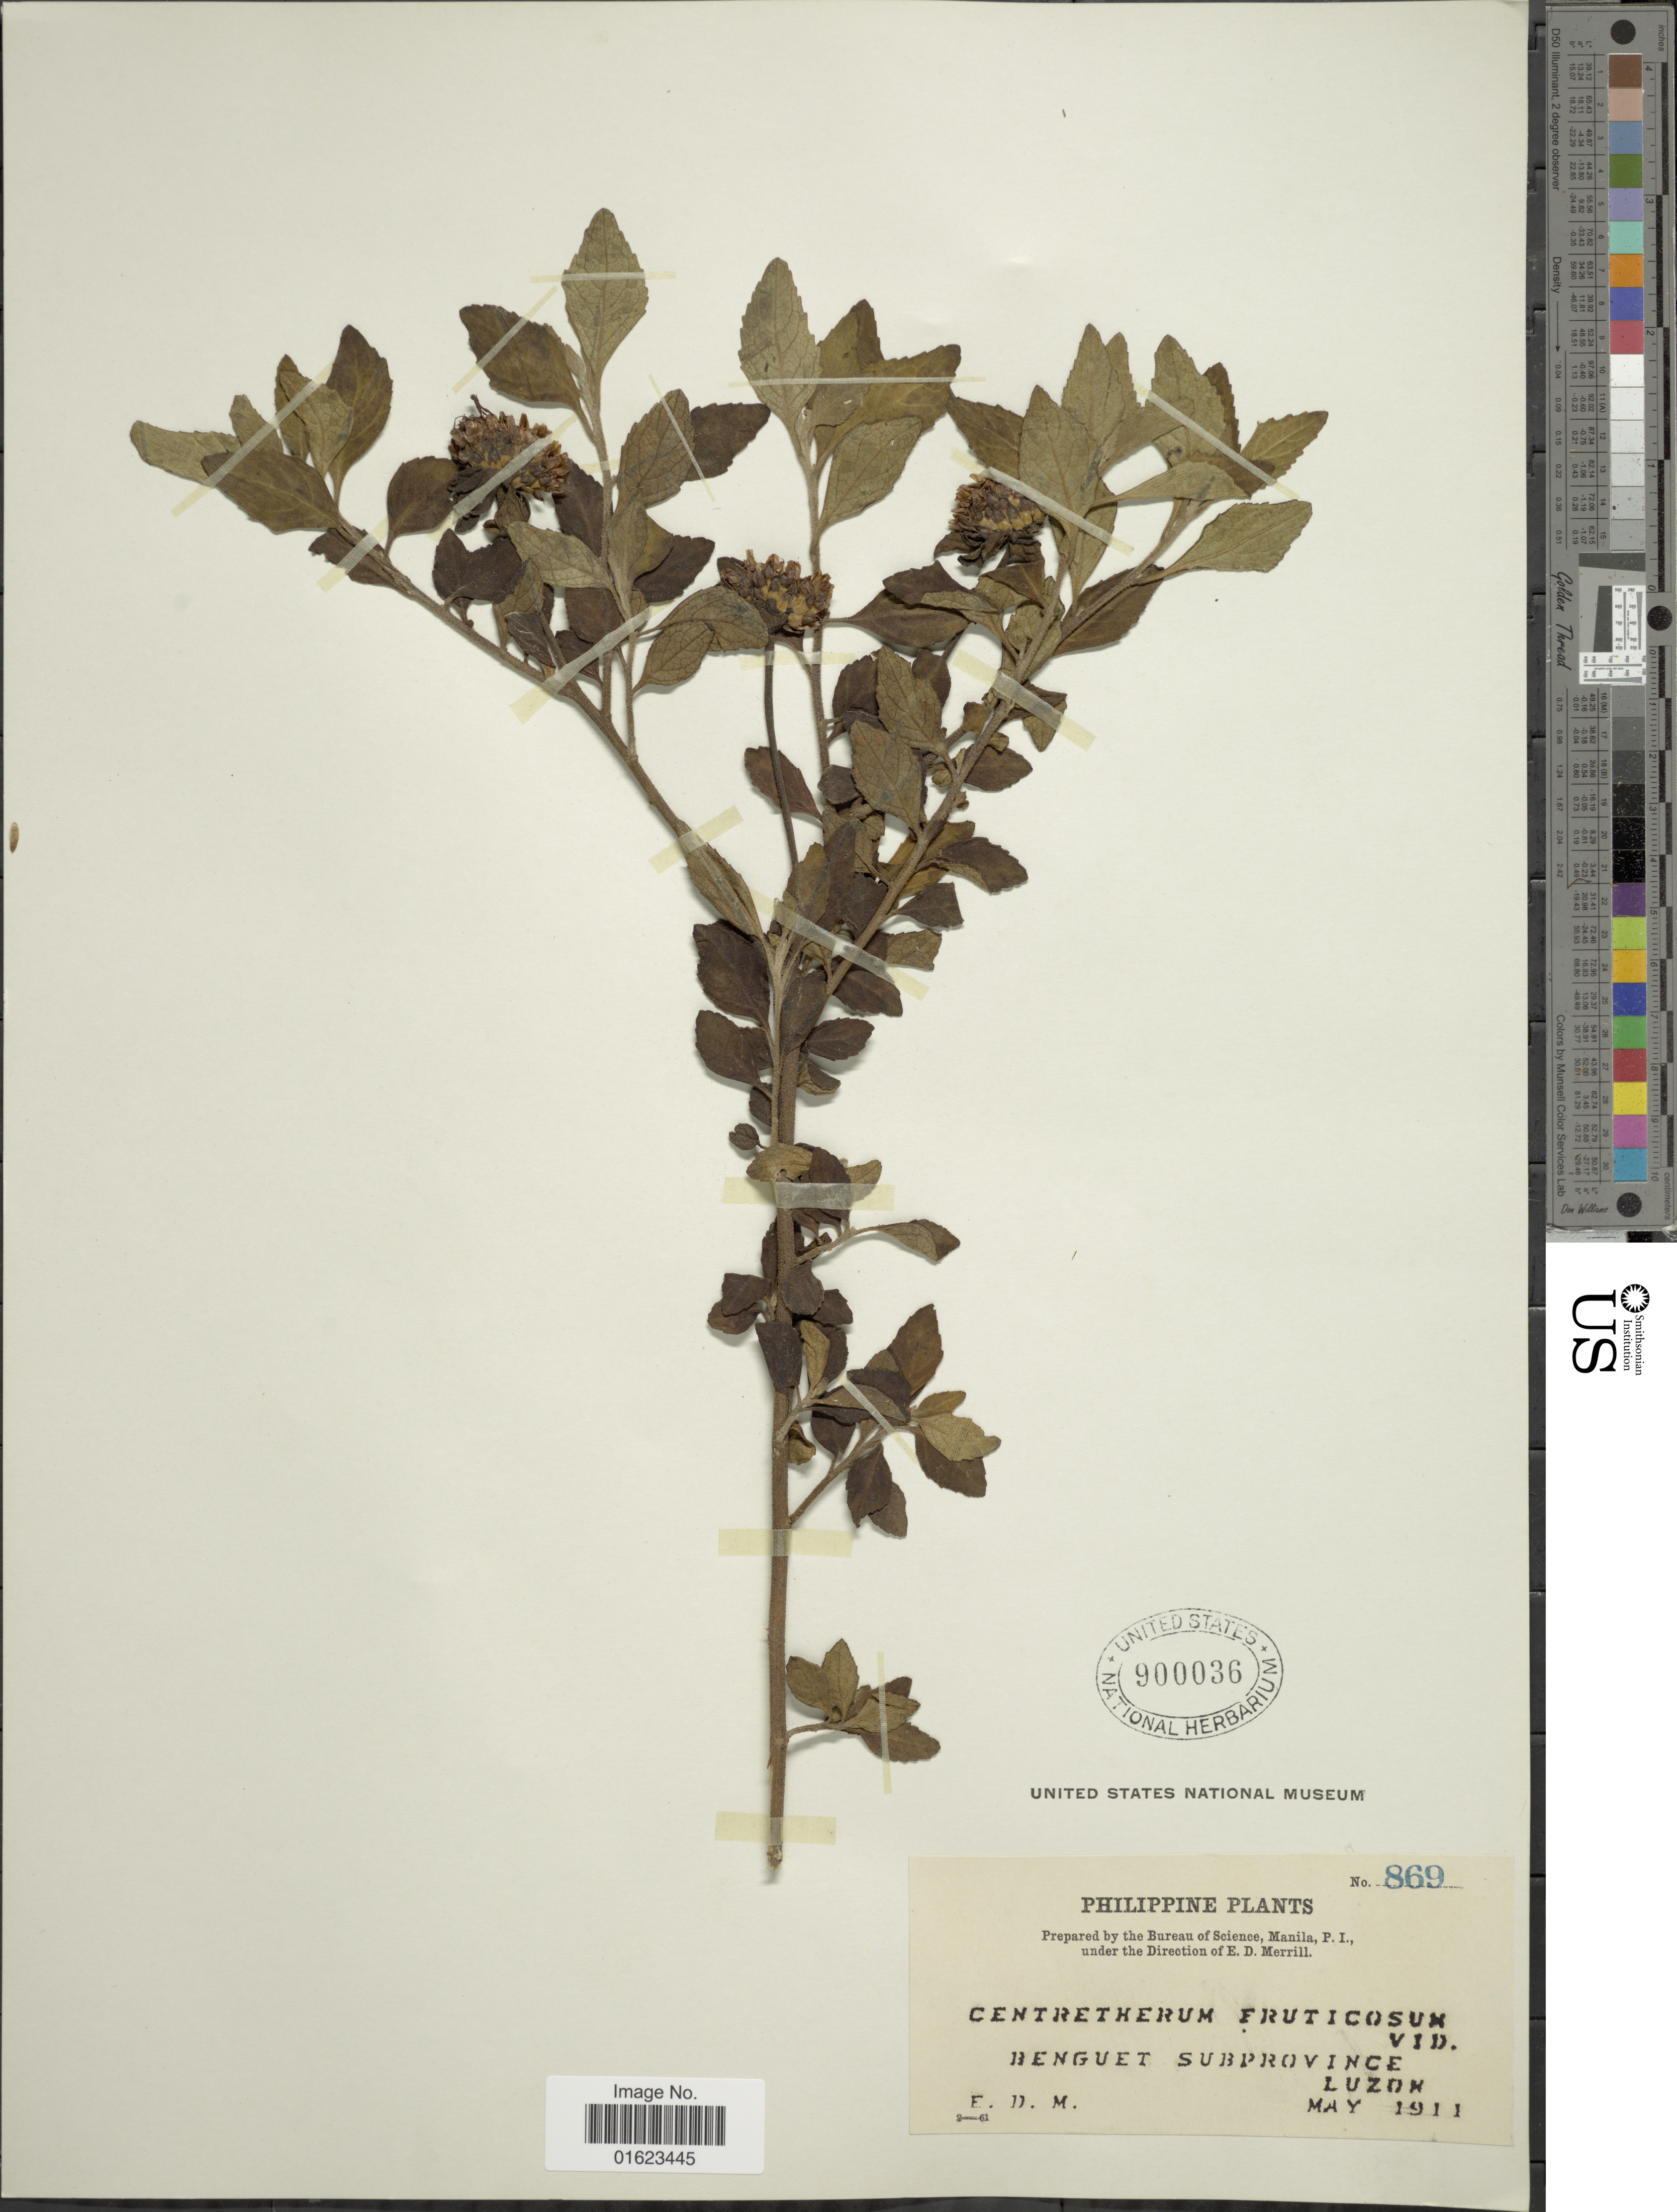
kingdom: Plantae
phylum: Tracheophyta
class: Magnoliopsida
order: Asterales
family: Asteraceae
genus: Centratherum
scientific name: Centratherum punctatum subsp. fruticosum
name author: (Elmer) K. Kirkman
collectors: E. D. Merrill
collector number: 869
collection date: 1911-05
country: Philippines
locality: Benguet Subprovince, Luzon.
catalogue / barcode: US 900036